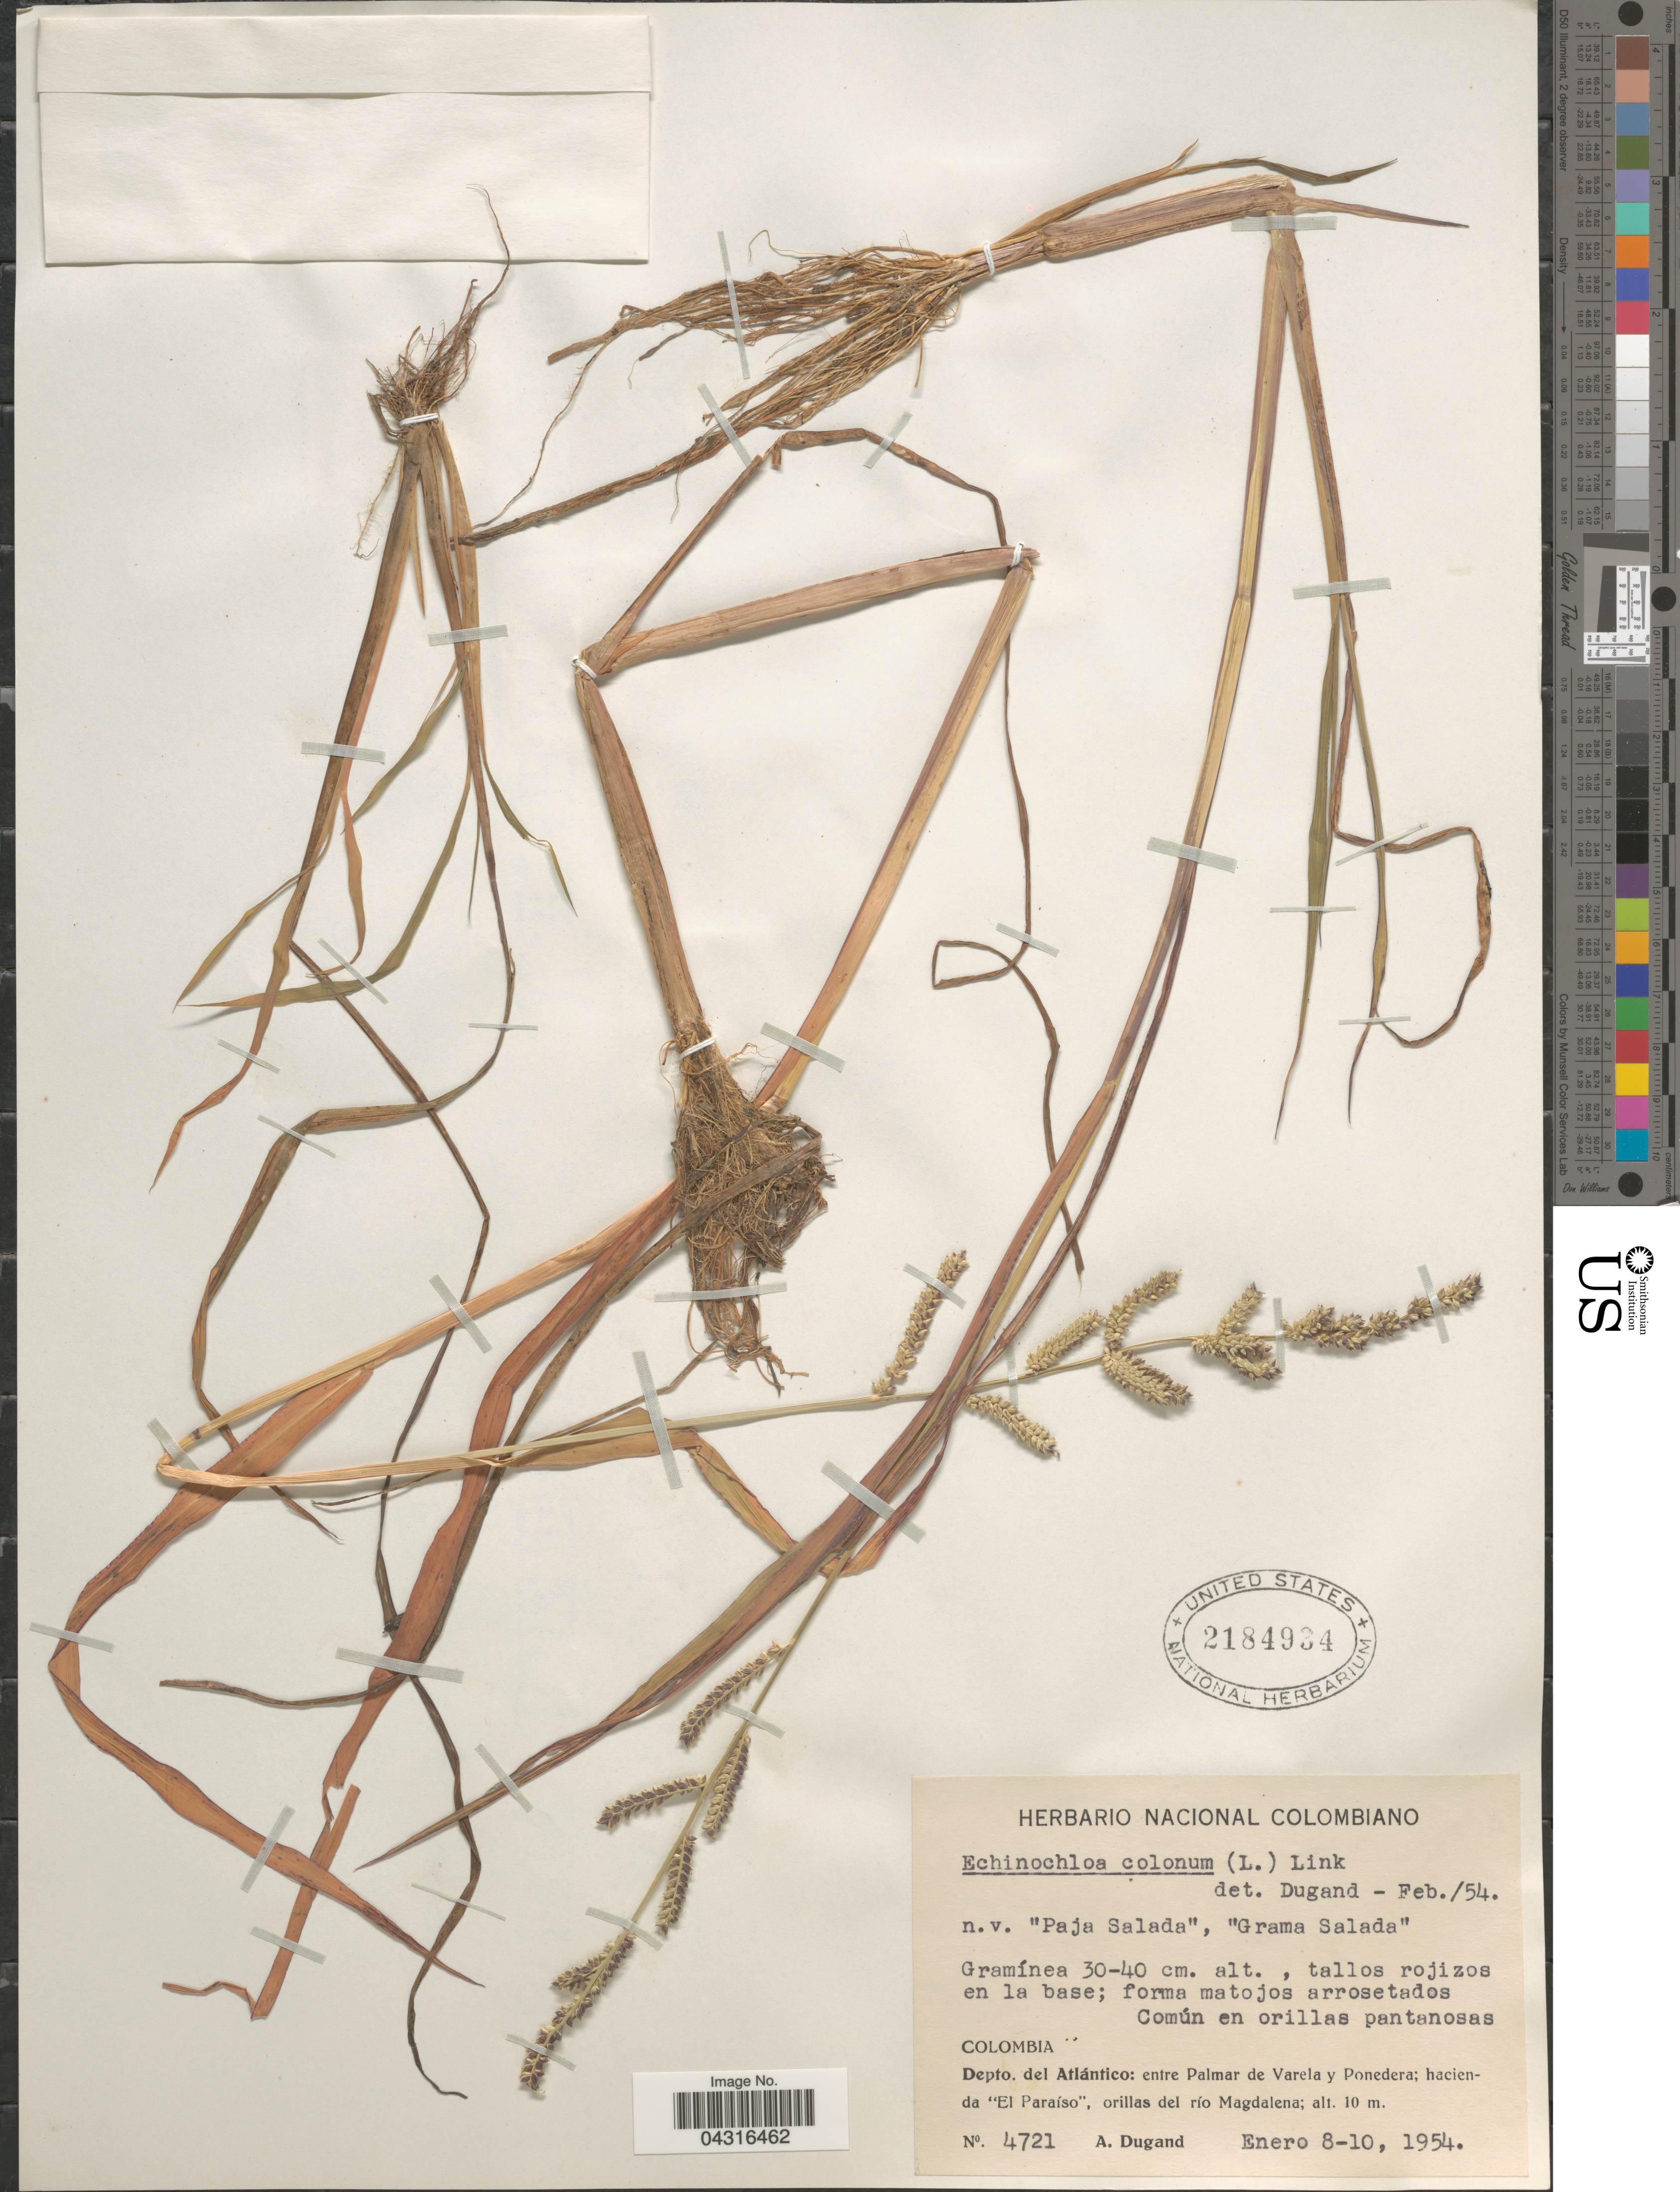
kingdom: Plantae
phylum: Tracheophyta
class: Liliopsida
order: Poales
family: Poaceae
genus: Echinochloa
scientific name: Echinochloa colona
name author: (L.) Link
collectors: A. Dugand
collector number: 4721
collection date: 1954-01-08/1954-01-10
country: Colombia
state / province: Atlántico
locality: Depto. del Atlántico: entre Palmar de Varela y Ponedera; hacienda "El Paraíso", orillas del río Magdalena.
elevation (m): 10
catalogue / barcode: US 2184934